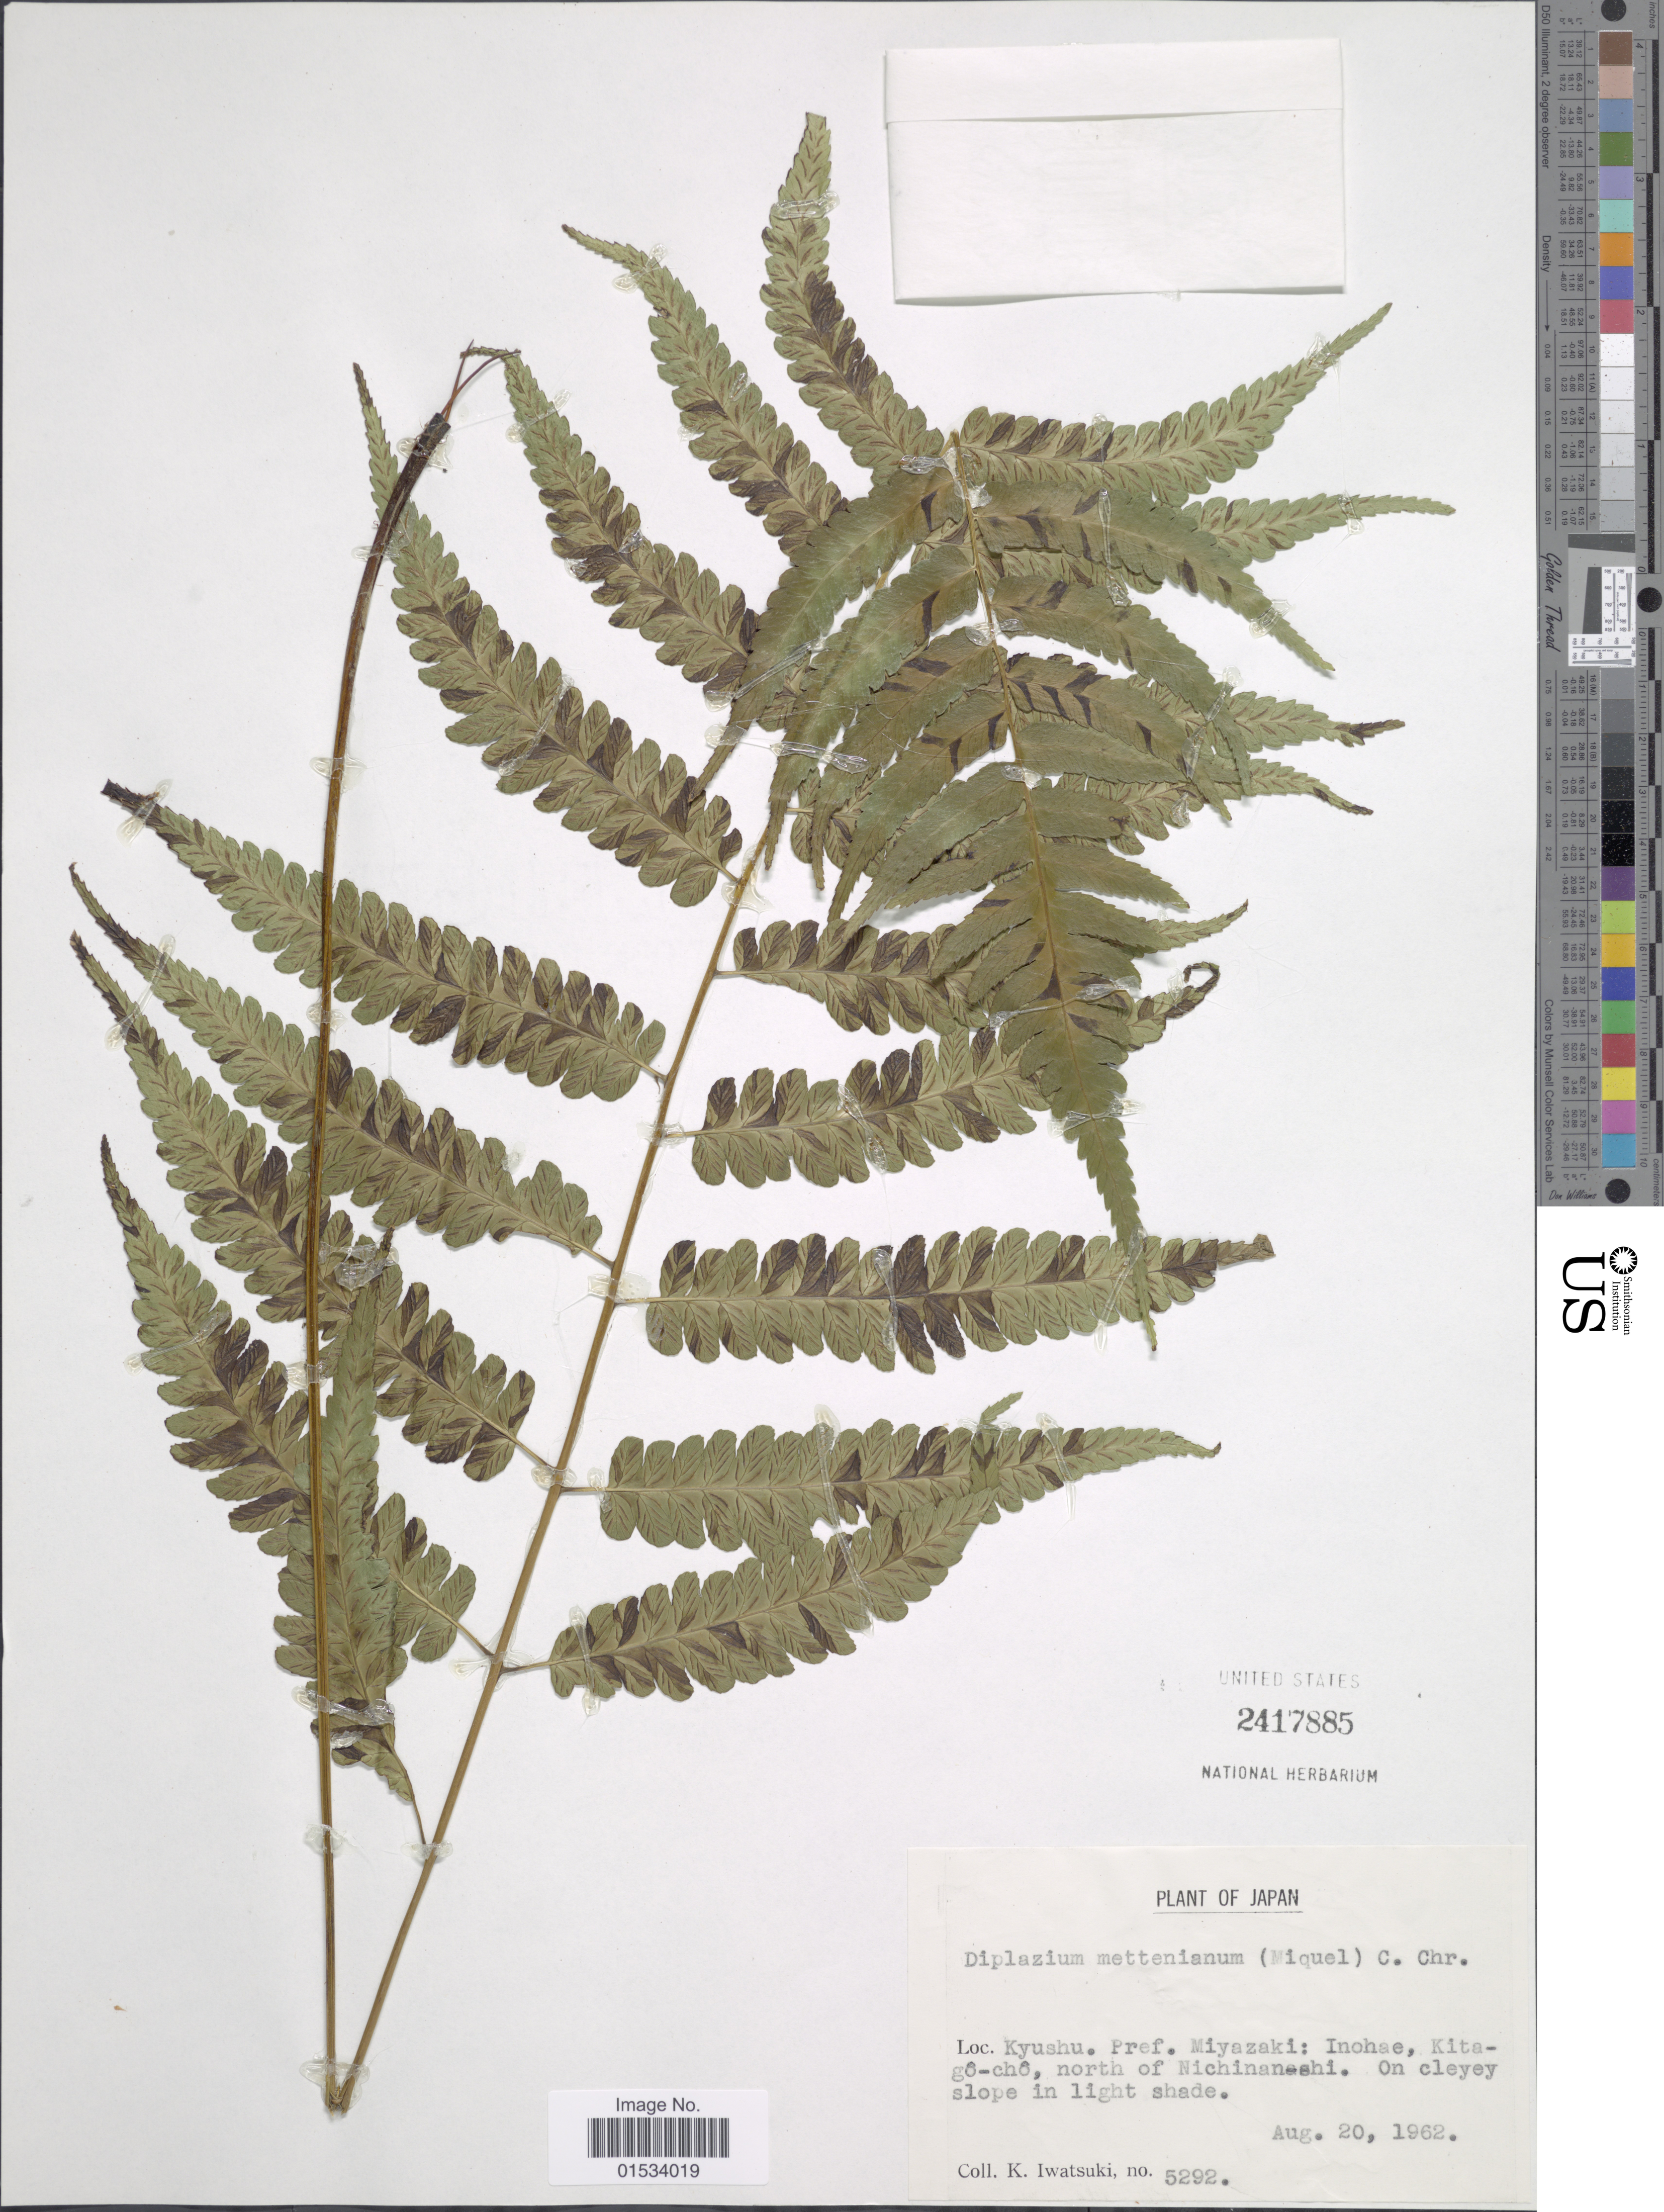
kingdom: Plantae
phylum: Tracheophyta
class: Polypodiopsida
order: Polypodiales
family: Athyriaceae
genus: Diplazium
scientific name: Diplazium mettenianum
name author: (Miq.) C. Chr.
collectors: K. Iwatsuki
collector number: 5292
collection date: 1962-08-20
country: Japan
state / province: Miyazaki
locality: Kyushu: Inohae, Kita-go-cho, north of Nichinanshi, on cleyey slope in light shade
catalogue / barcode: US 2417885